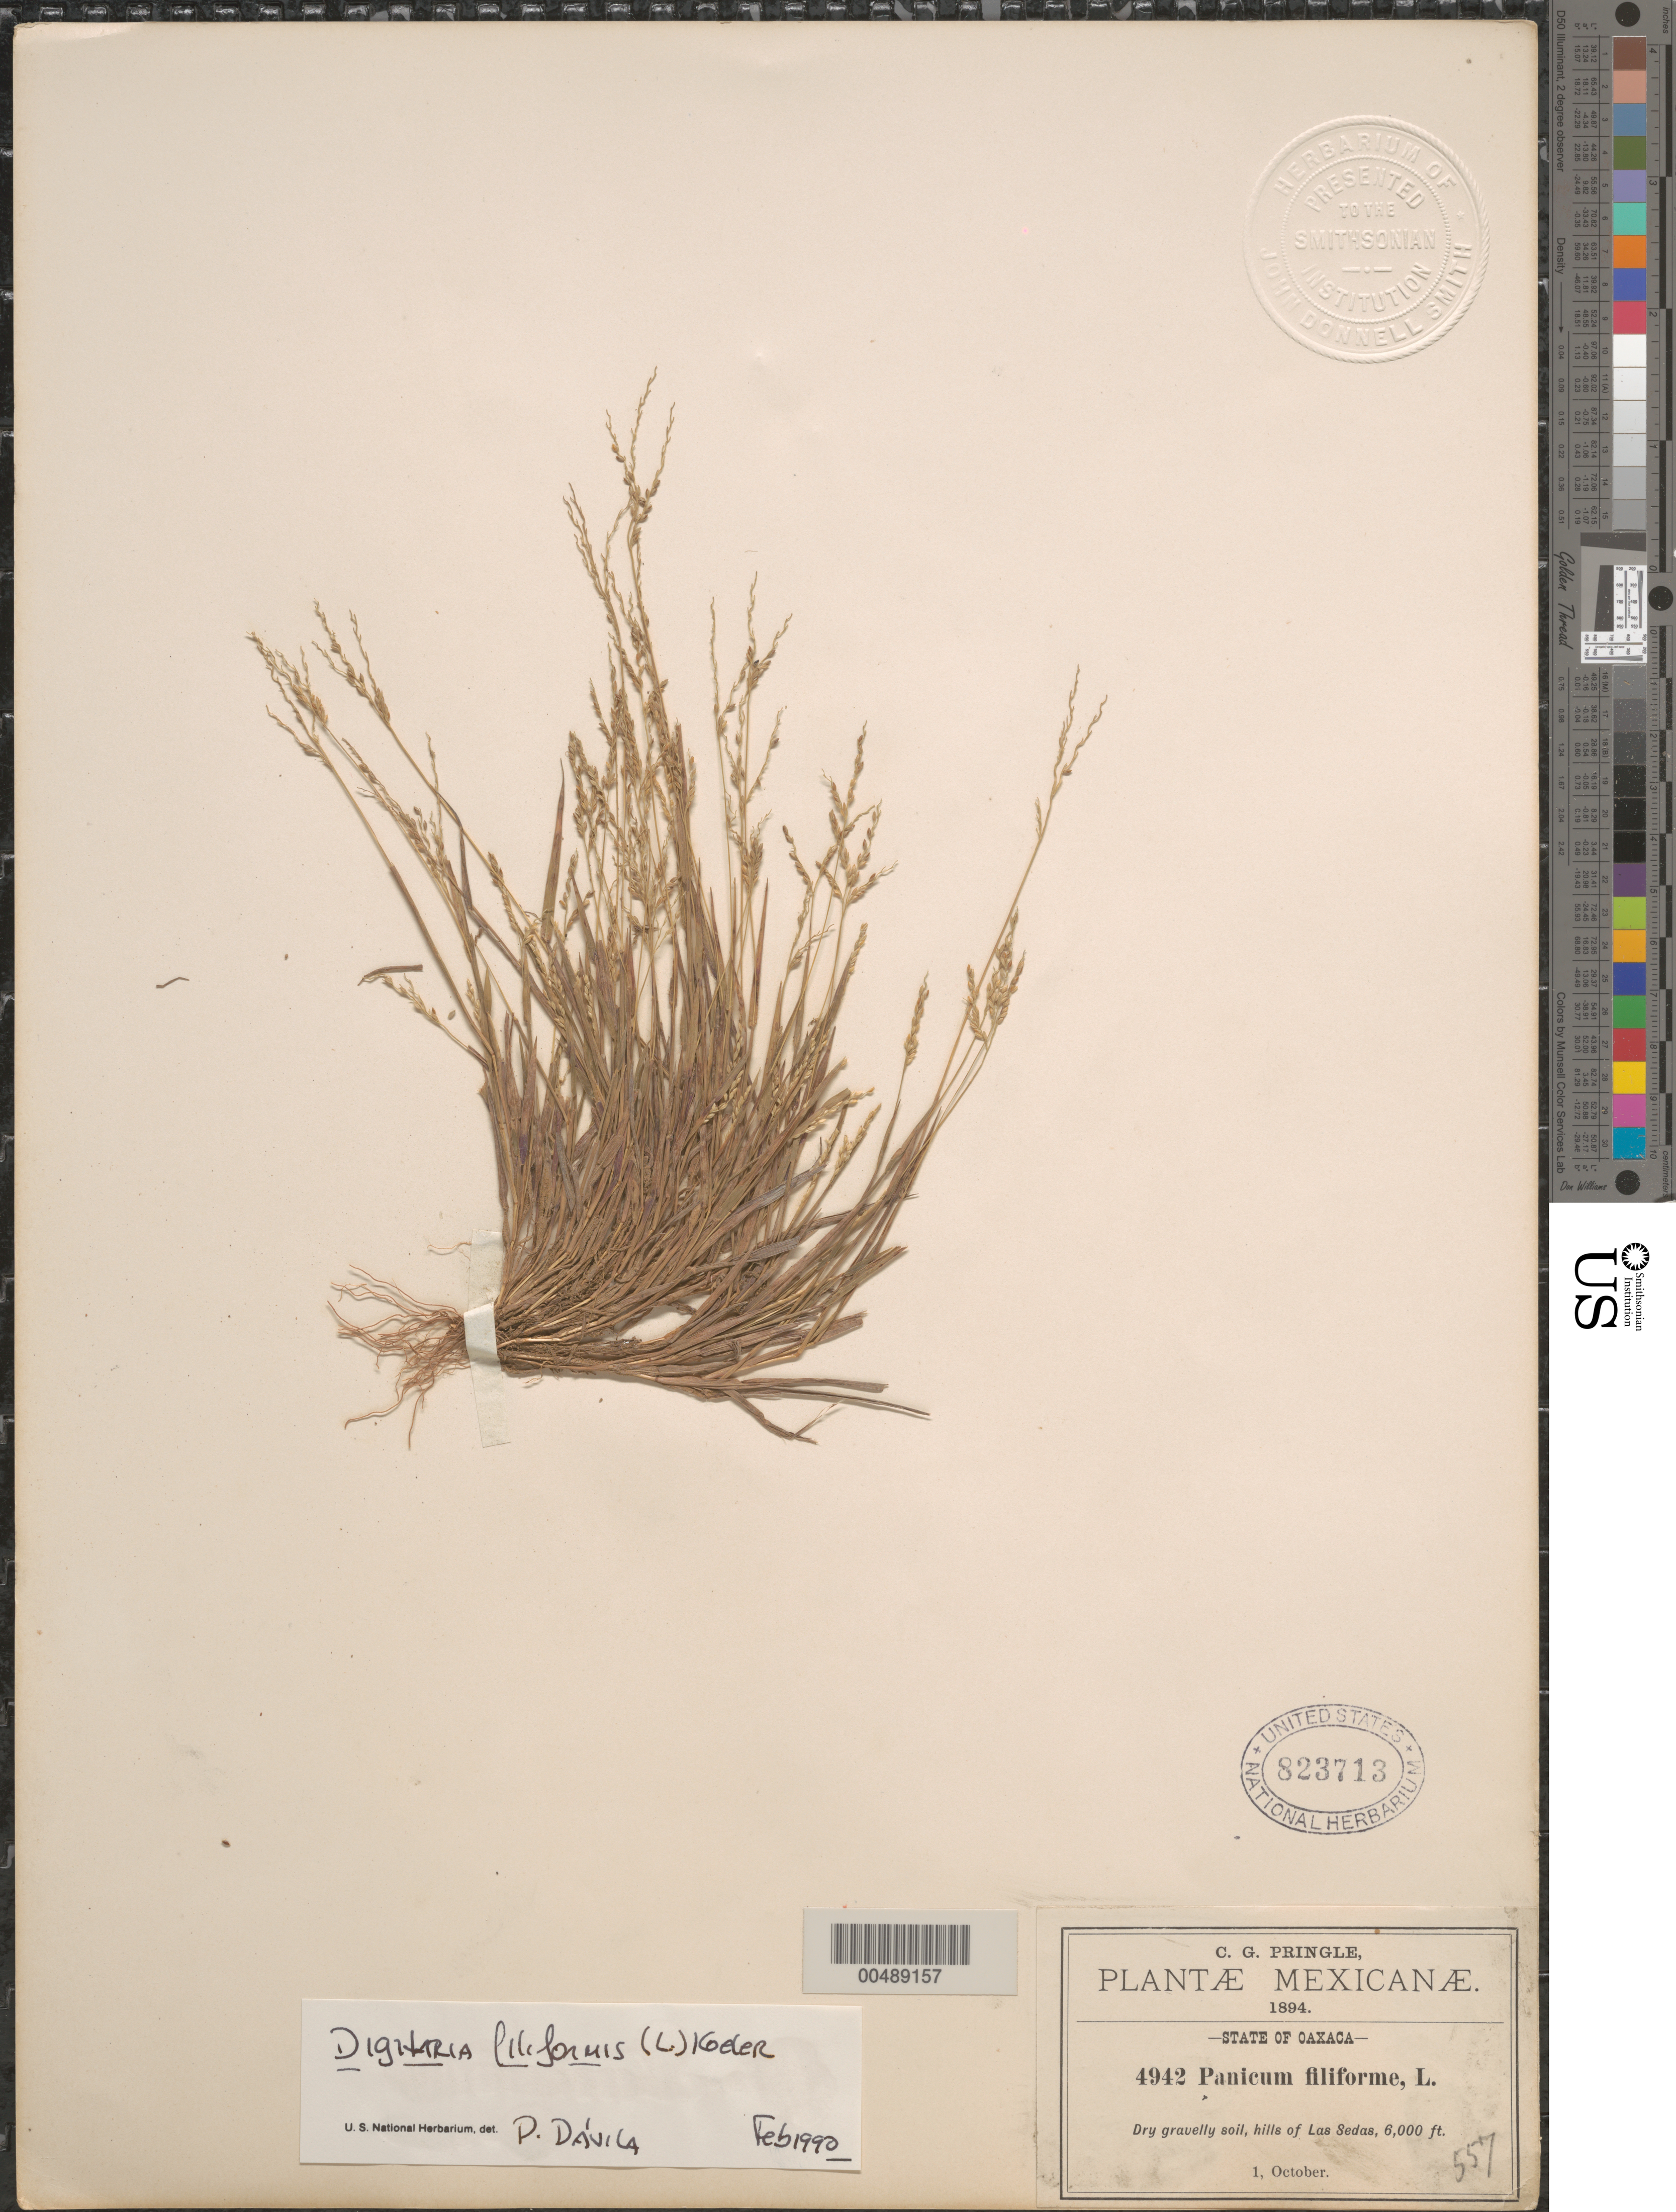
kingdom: Plantae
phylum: Tracheophyta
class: Liliopsida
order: Poales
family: Poaceae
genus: Digitaria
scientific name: Digitaria filiformis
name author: (L.) Koeler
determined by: Dávila, P. D.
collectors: C. G. Pringle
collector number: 4942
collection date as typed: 1 Oct 1894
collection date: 1894-10-01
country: Mexico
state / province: Oaxaca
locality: Hills of Las Sedas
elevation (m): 1829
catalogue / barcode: US 823713